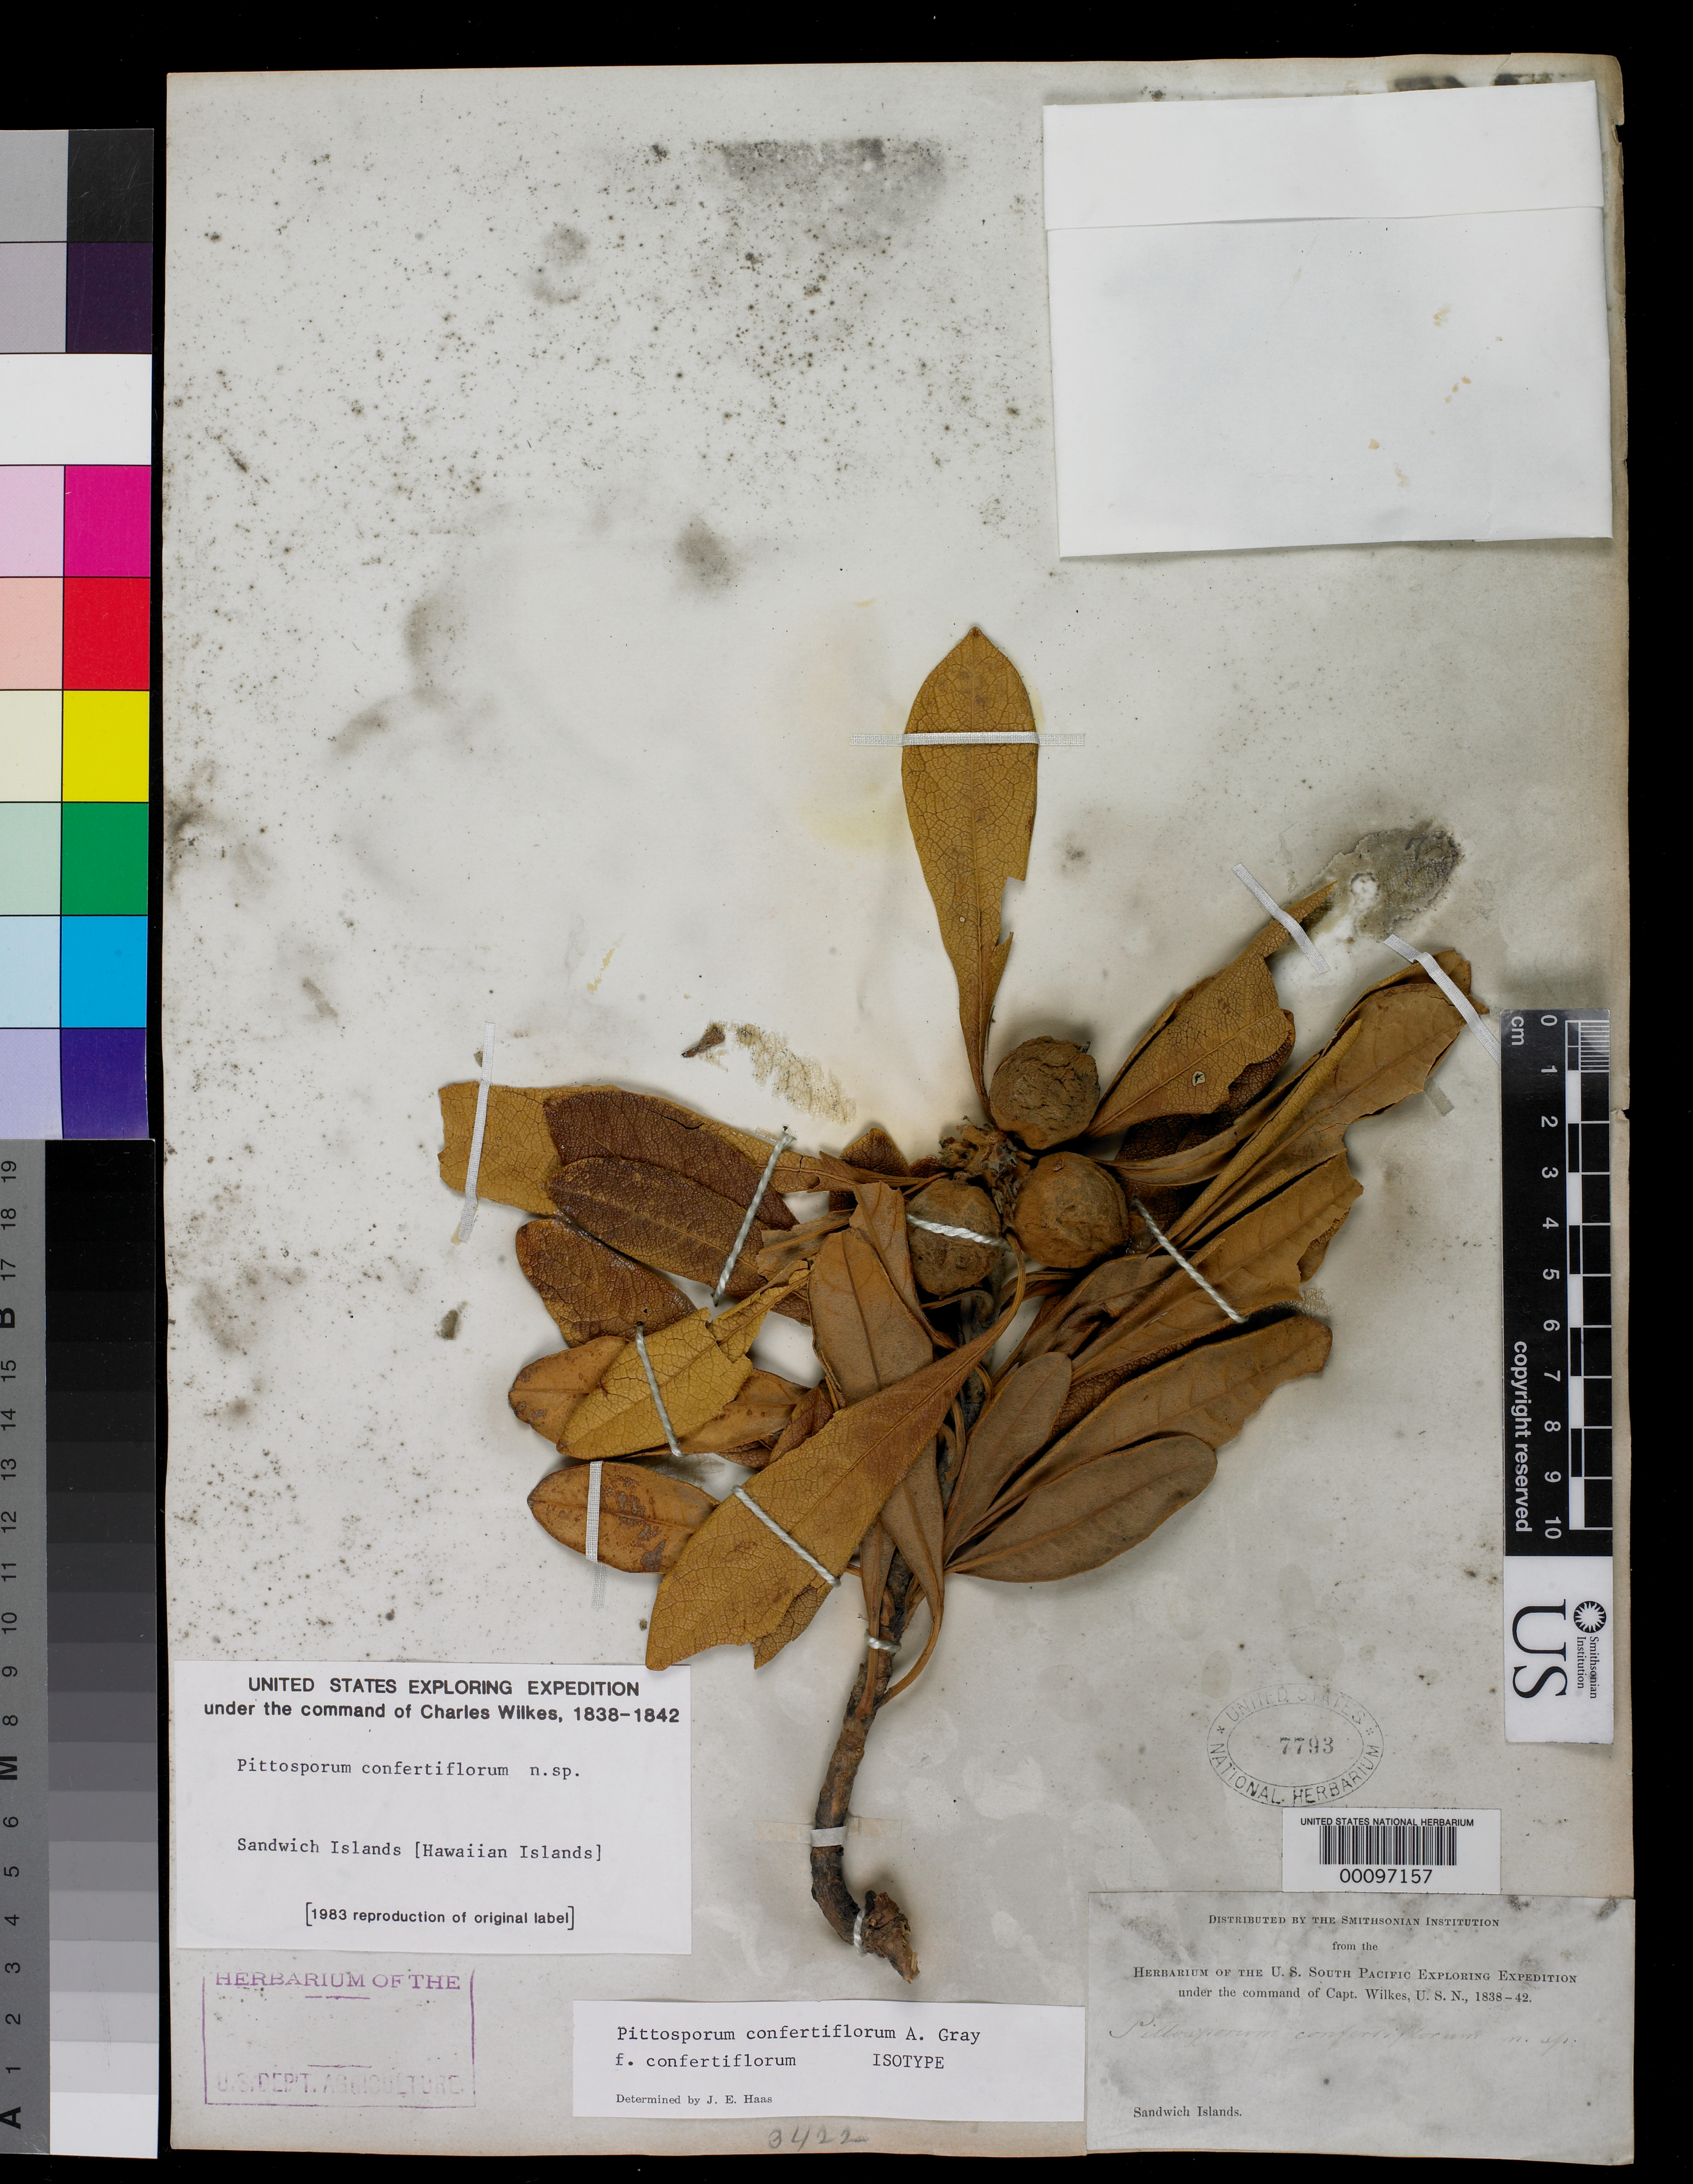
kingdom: Plantae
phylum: Tracheophyta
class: Magnoliopsida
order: Apiales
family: Pittosporaceae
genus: Pittosporum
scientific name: Pittosporum confertiflorum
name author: A. Gray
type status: Isolectotype; Type Collection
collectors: Wilkes Explor. Exped.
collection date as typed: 1838 to -- --- 1842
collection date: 1838/1842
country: United States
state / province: Hawaii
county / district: Maui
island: Maui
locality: Haleakala.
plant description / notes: One of two original duplicates from the U.S.D.A. Herbarium; USNH 7794 annotated as "holotype" and USNH 7793 as "isotype" by J.E. Haas (undated).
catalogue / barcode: US 7793